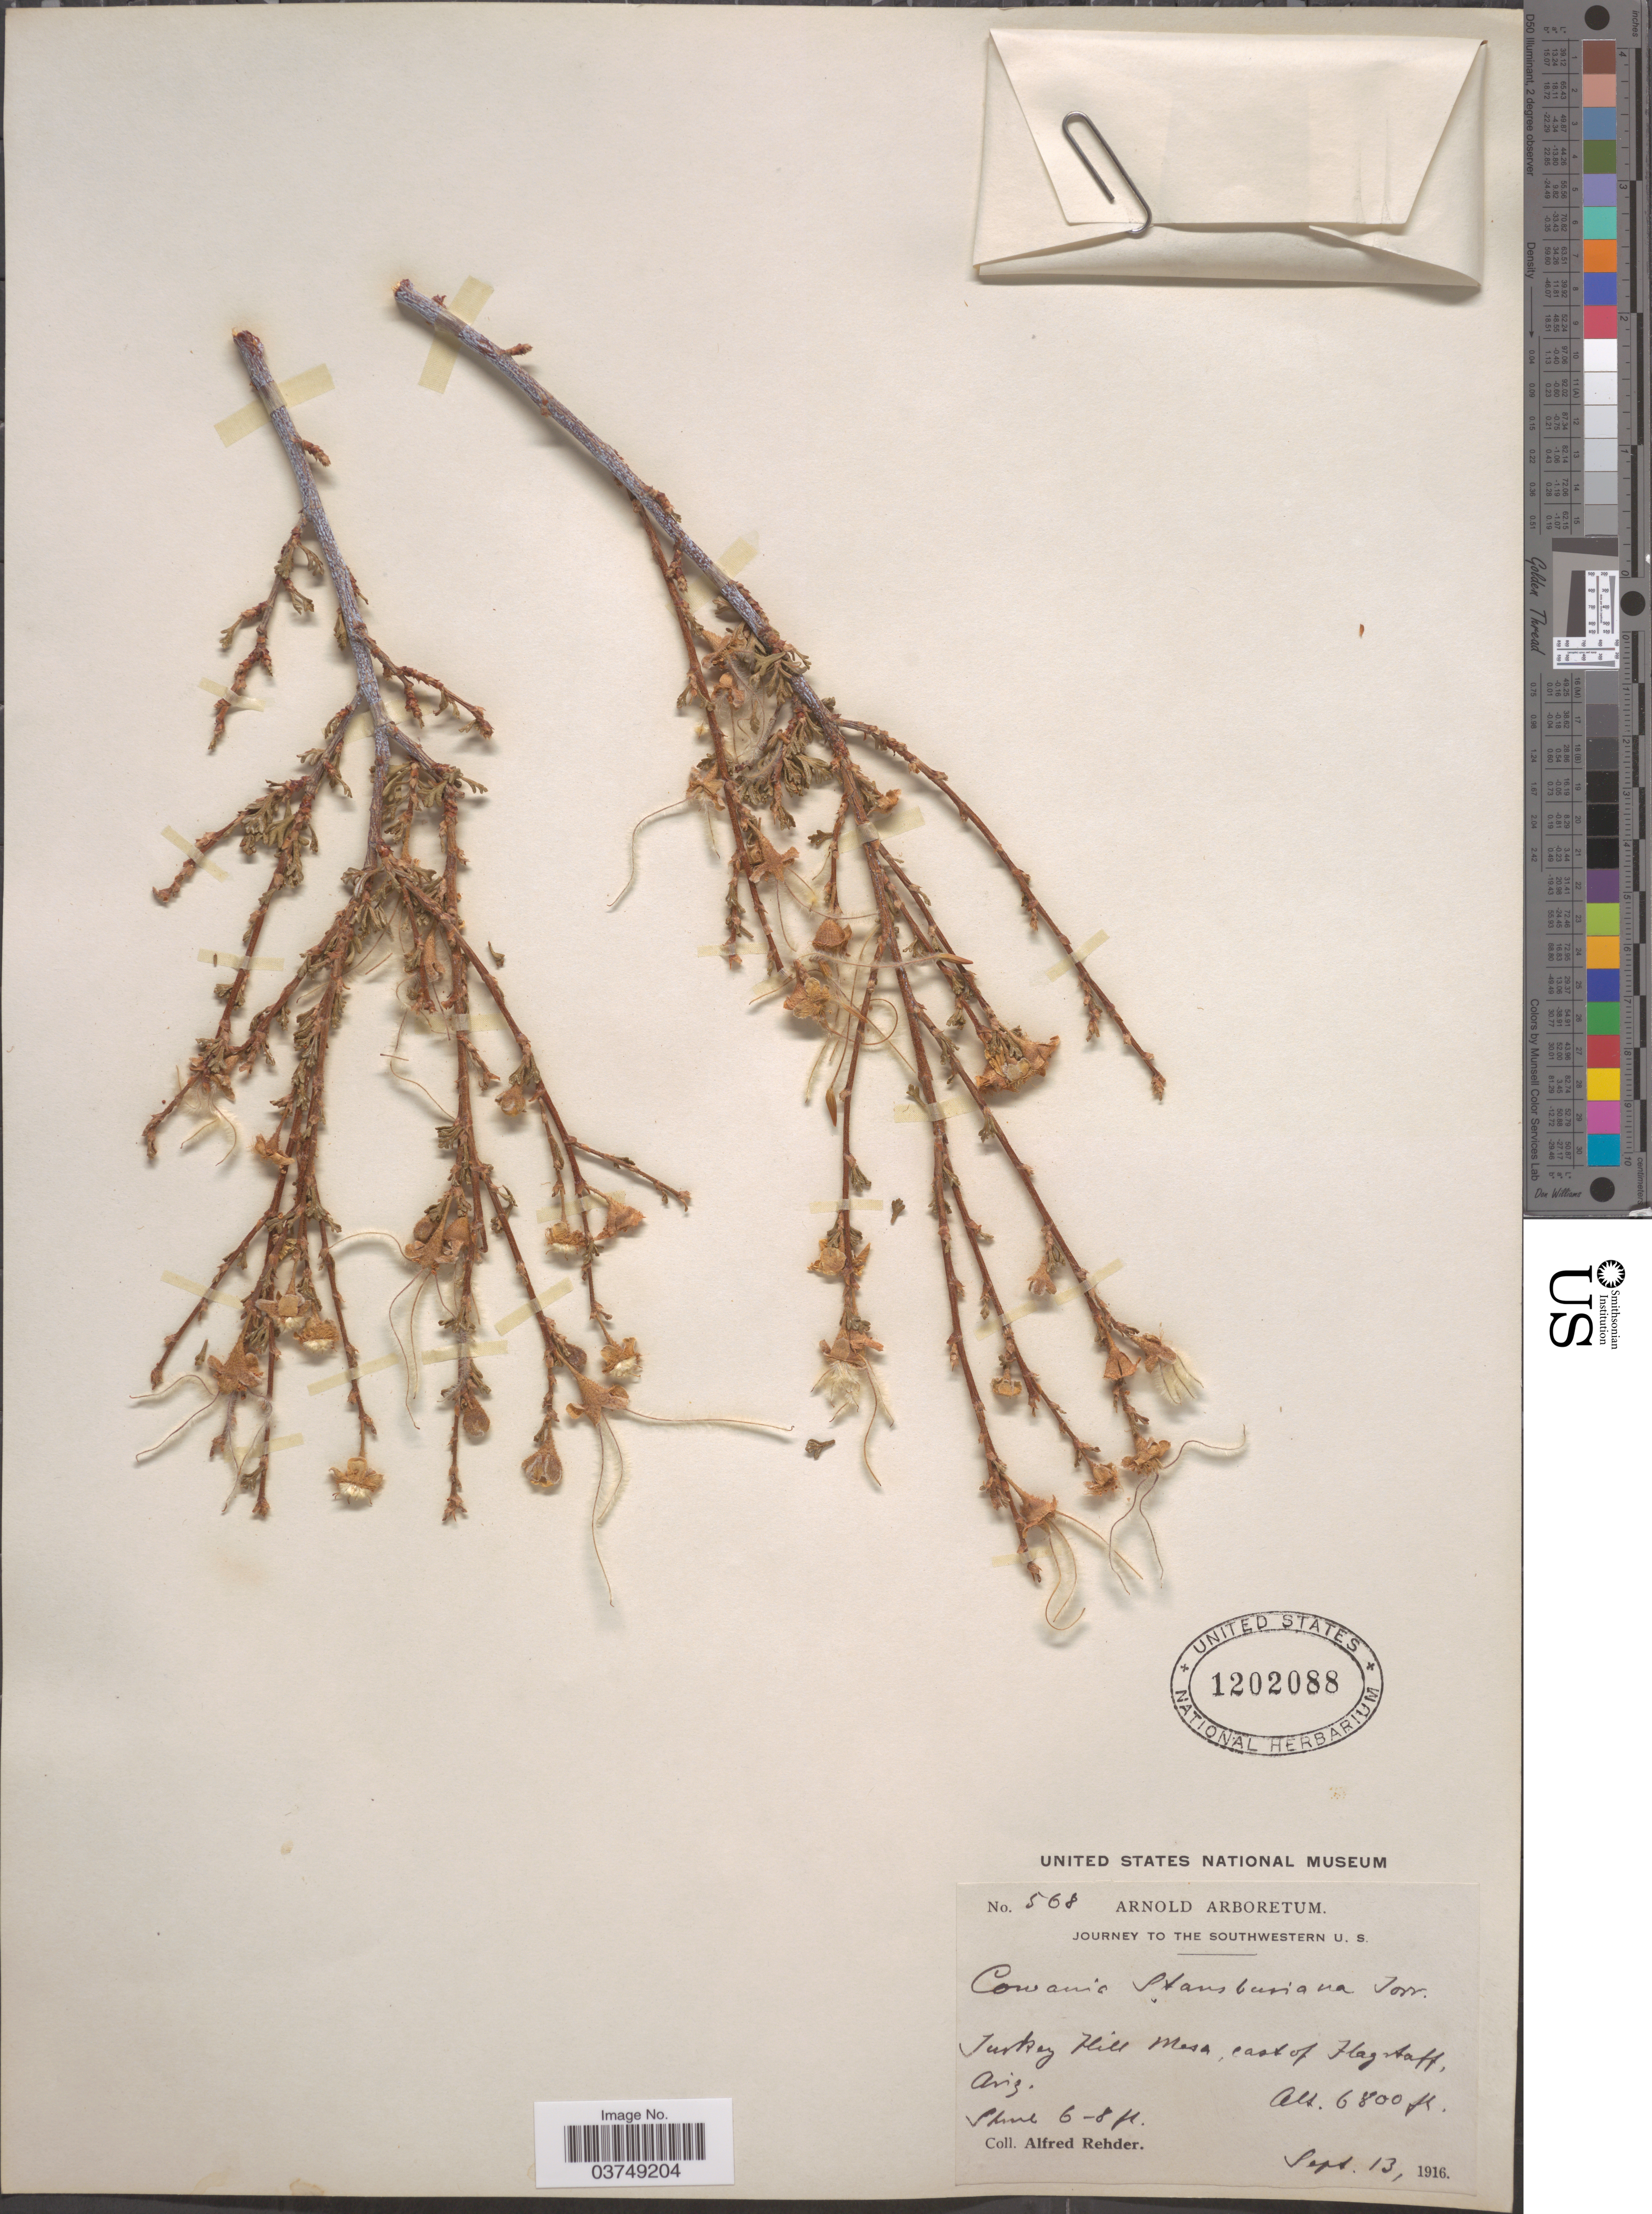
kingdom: Plantae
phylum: Tracheophyta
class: Magnoliopsida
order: Rosales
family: Rosaceae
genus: Purshia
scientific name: Purshia stansburyana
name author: (Torr.) Henrickson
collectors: A. Rehder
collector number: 568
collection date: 1916-09-13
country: United States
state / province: Arizona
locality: Turkey Hill Mesa, east of Flagstaff.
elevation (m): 2073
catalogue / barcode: US 1202088